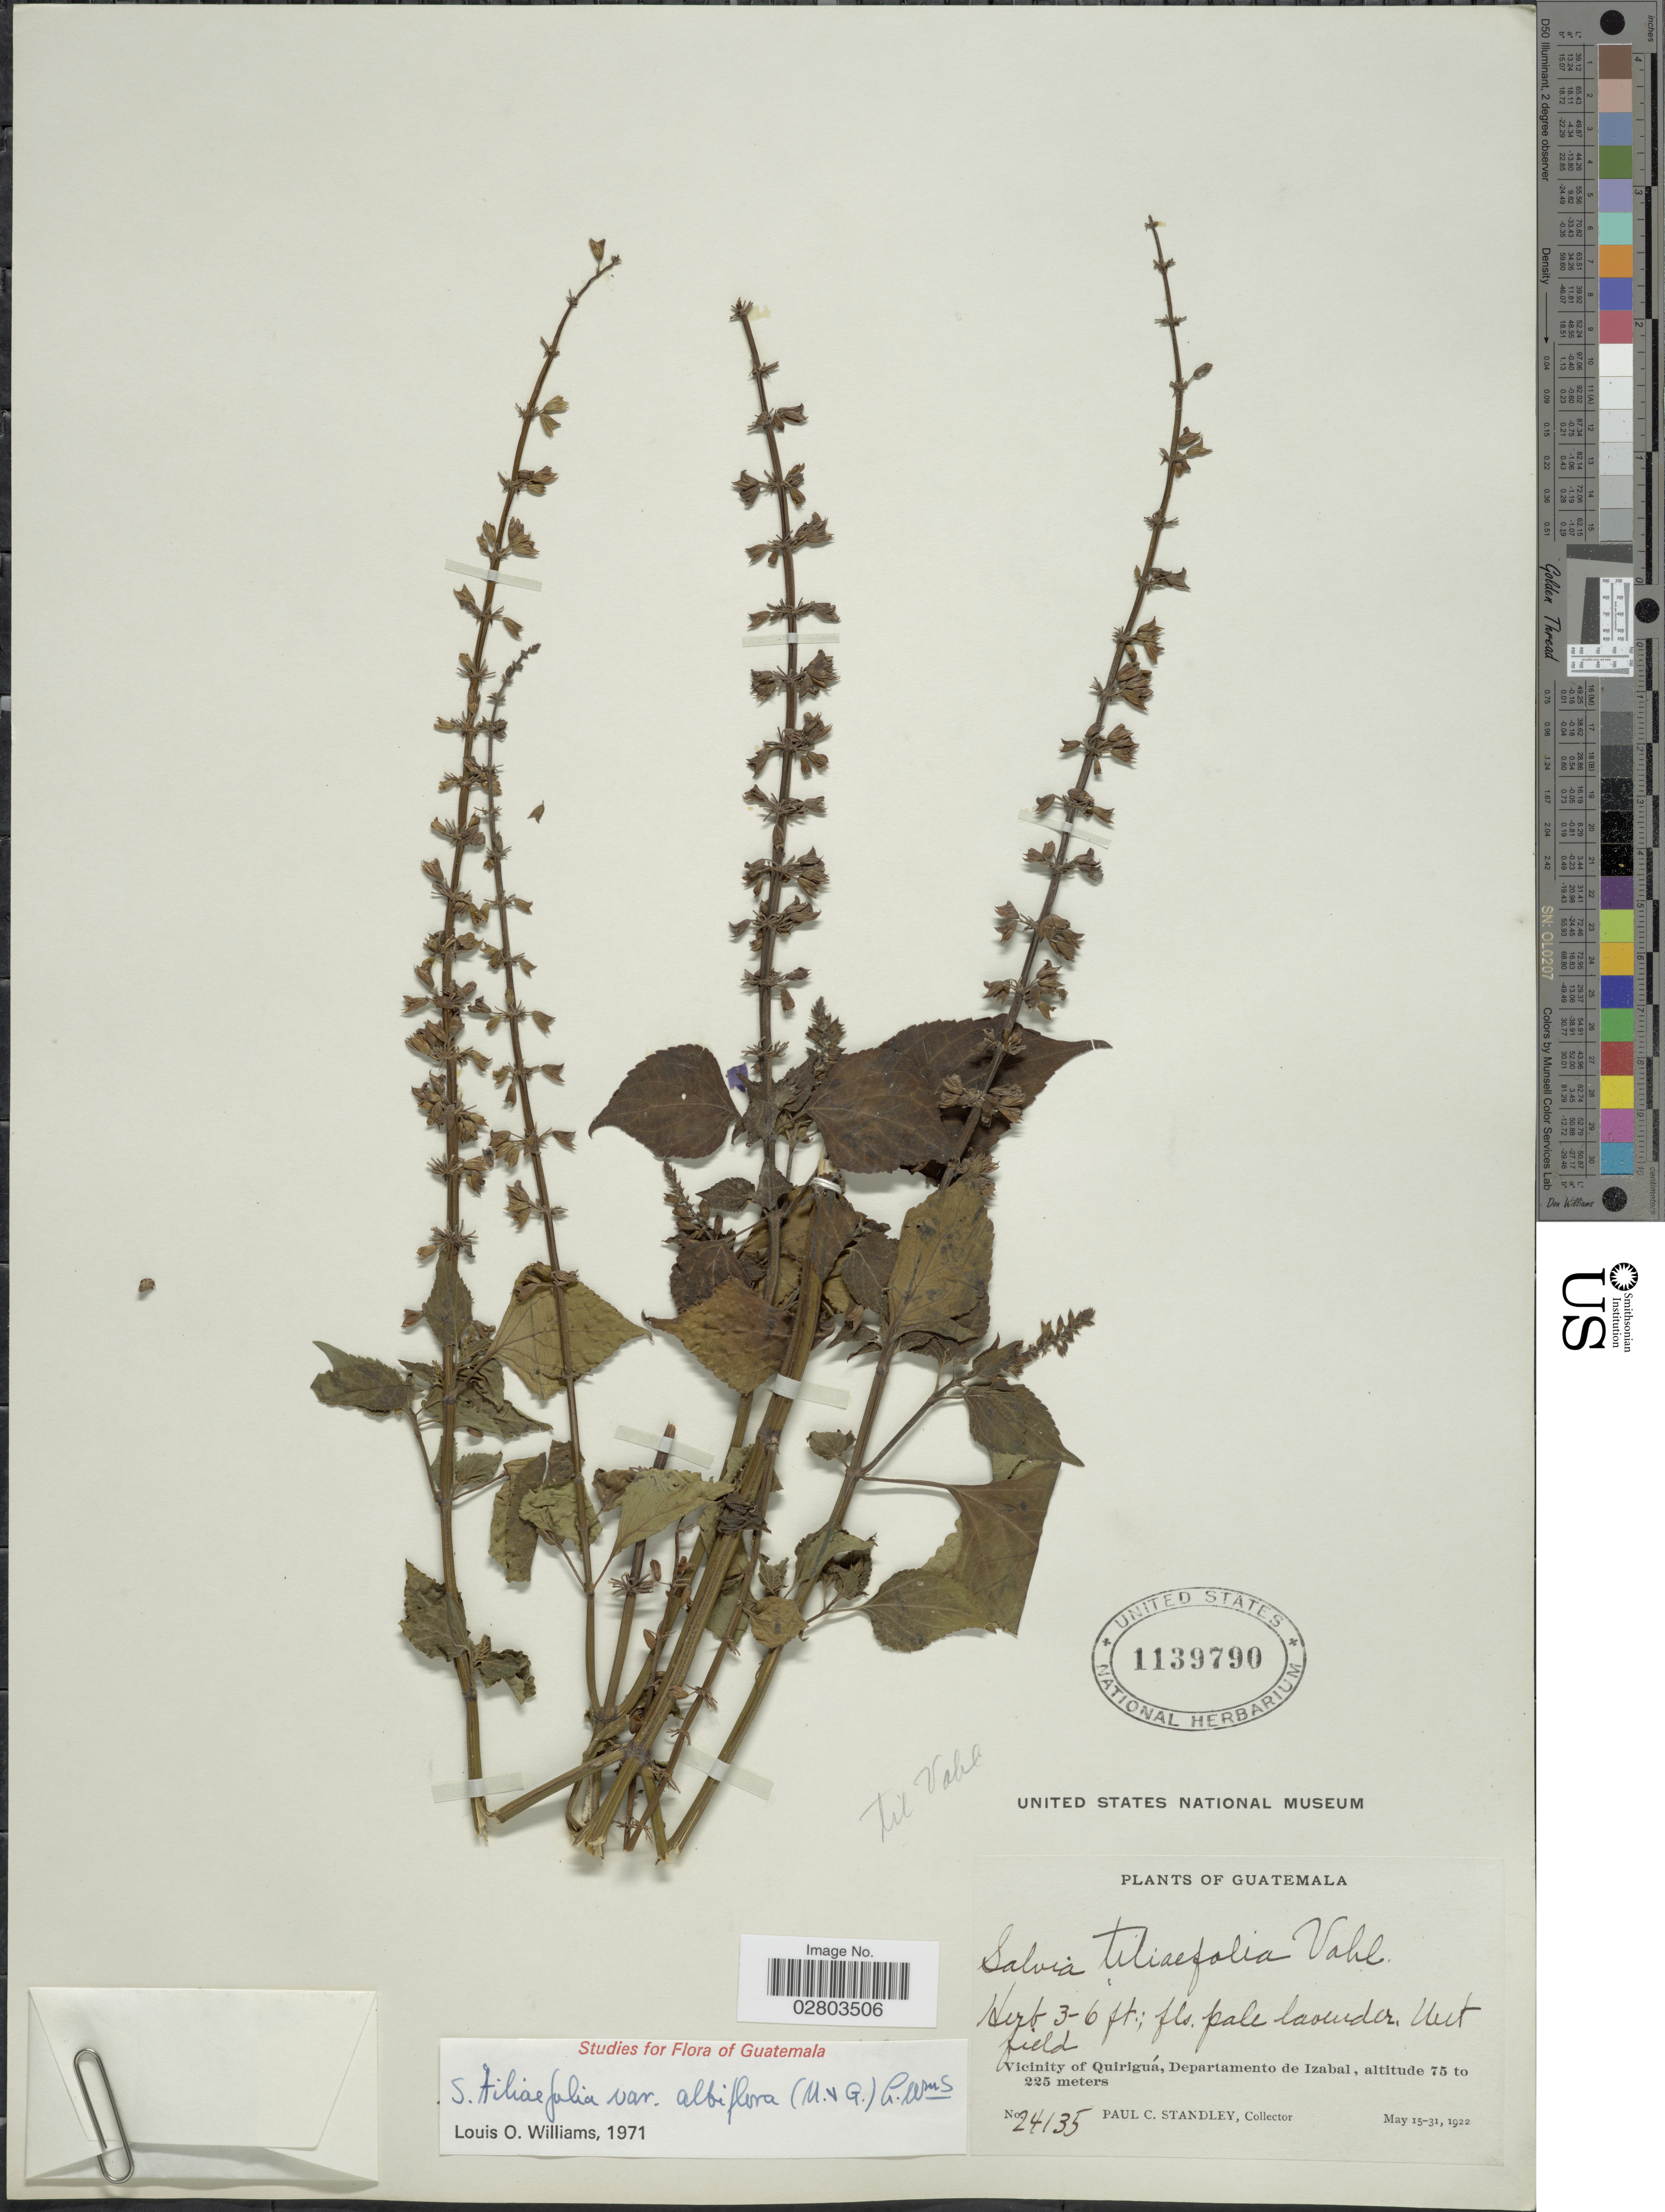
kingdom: Plantae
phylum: Tracheophyta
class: Magnoliopsida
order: Lamiales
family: Lamiaceae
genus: Salvia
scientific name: Salvia tiliifolia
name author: Vahl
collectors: P. C. Standley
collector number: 24135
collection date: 1922-05-15/1922-05-31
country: Guatemala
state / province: Izabal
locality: Vicinity of Quirigúa, Departamento de Izabal.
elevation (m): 75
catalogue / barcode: US 1139790